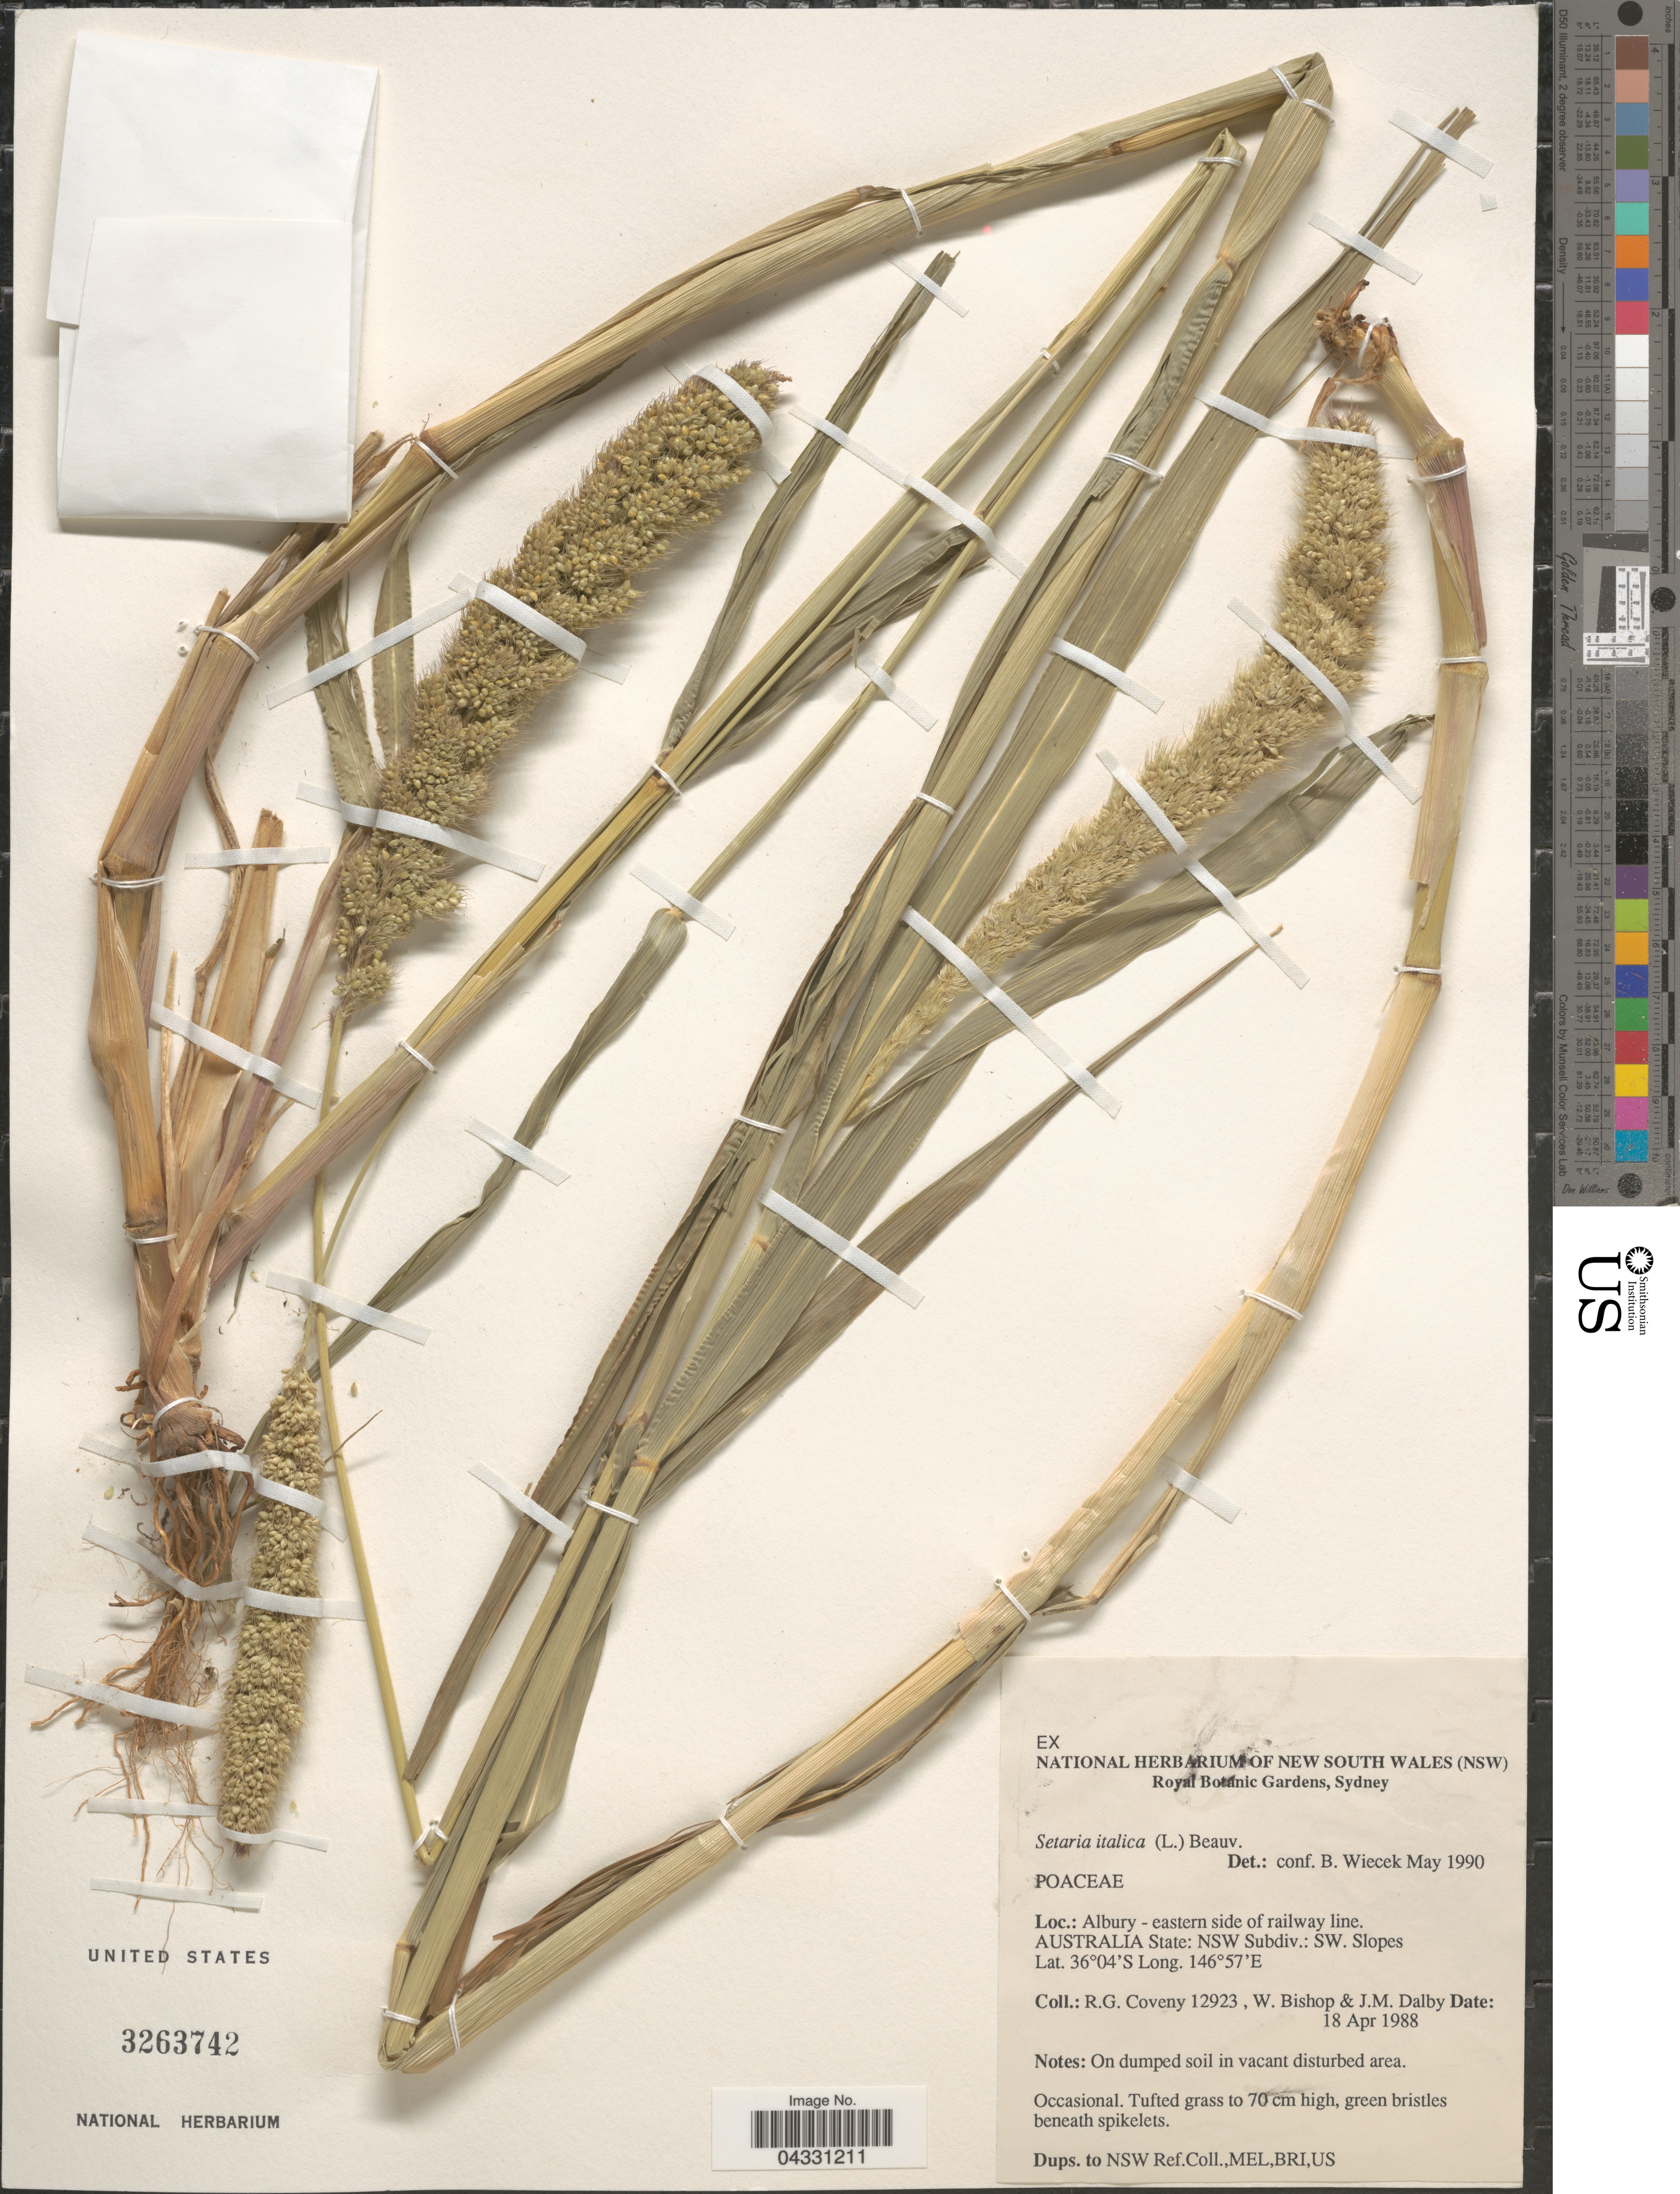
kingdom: Plantae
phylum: Tracheophyta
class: Liliopsida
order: Poales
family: Poaceae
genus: Setaria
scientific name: Setaria italica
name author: (L.) P. Beauv.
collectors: R. Coveny, W. Bishop & J. Dalby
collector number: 12923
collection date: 1988-04-18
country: Australia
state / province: New South Wales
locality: Albury - eastern side of railway line. Subdiv.: SW. Slopes.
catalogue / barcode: US 3263742